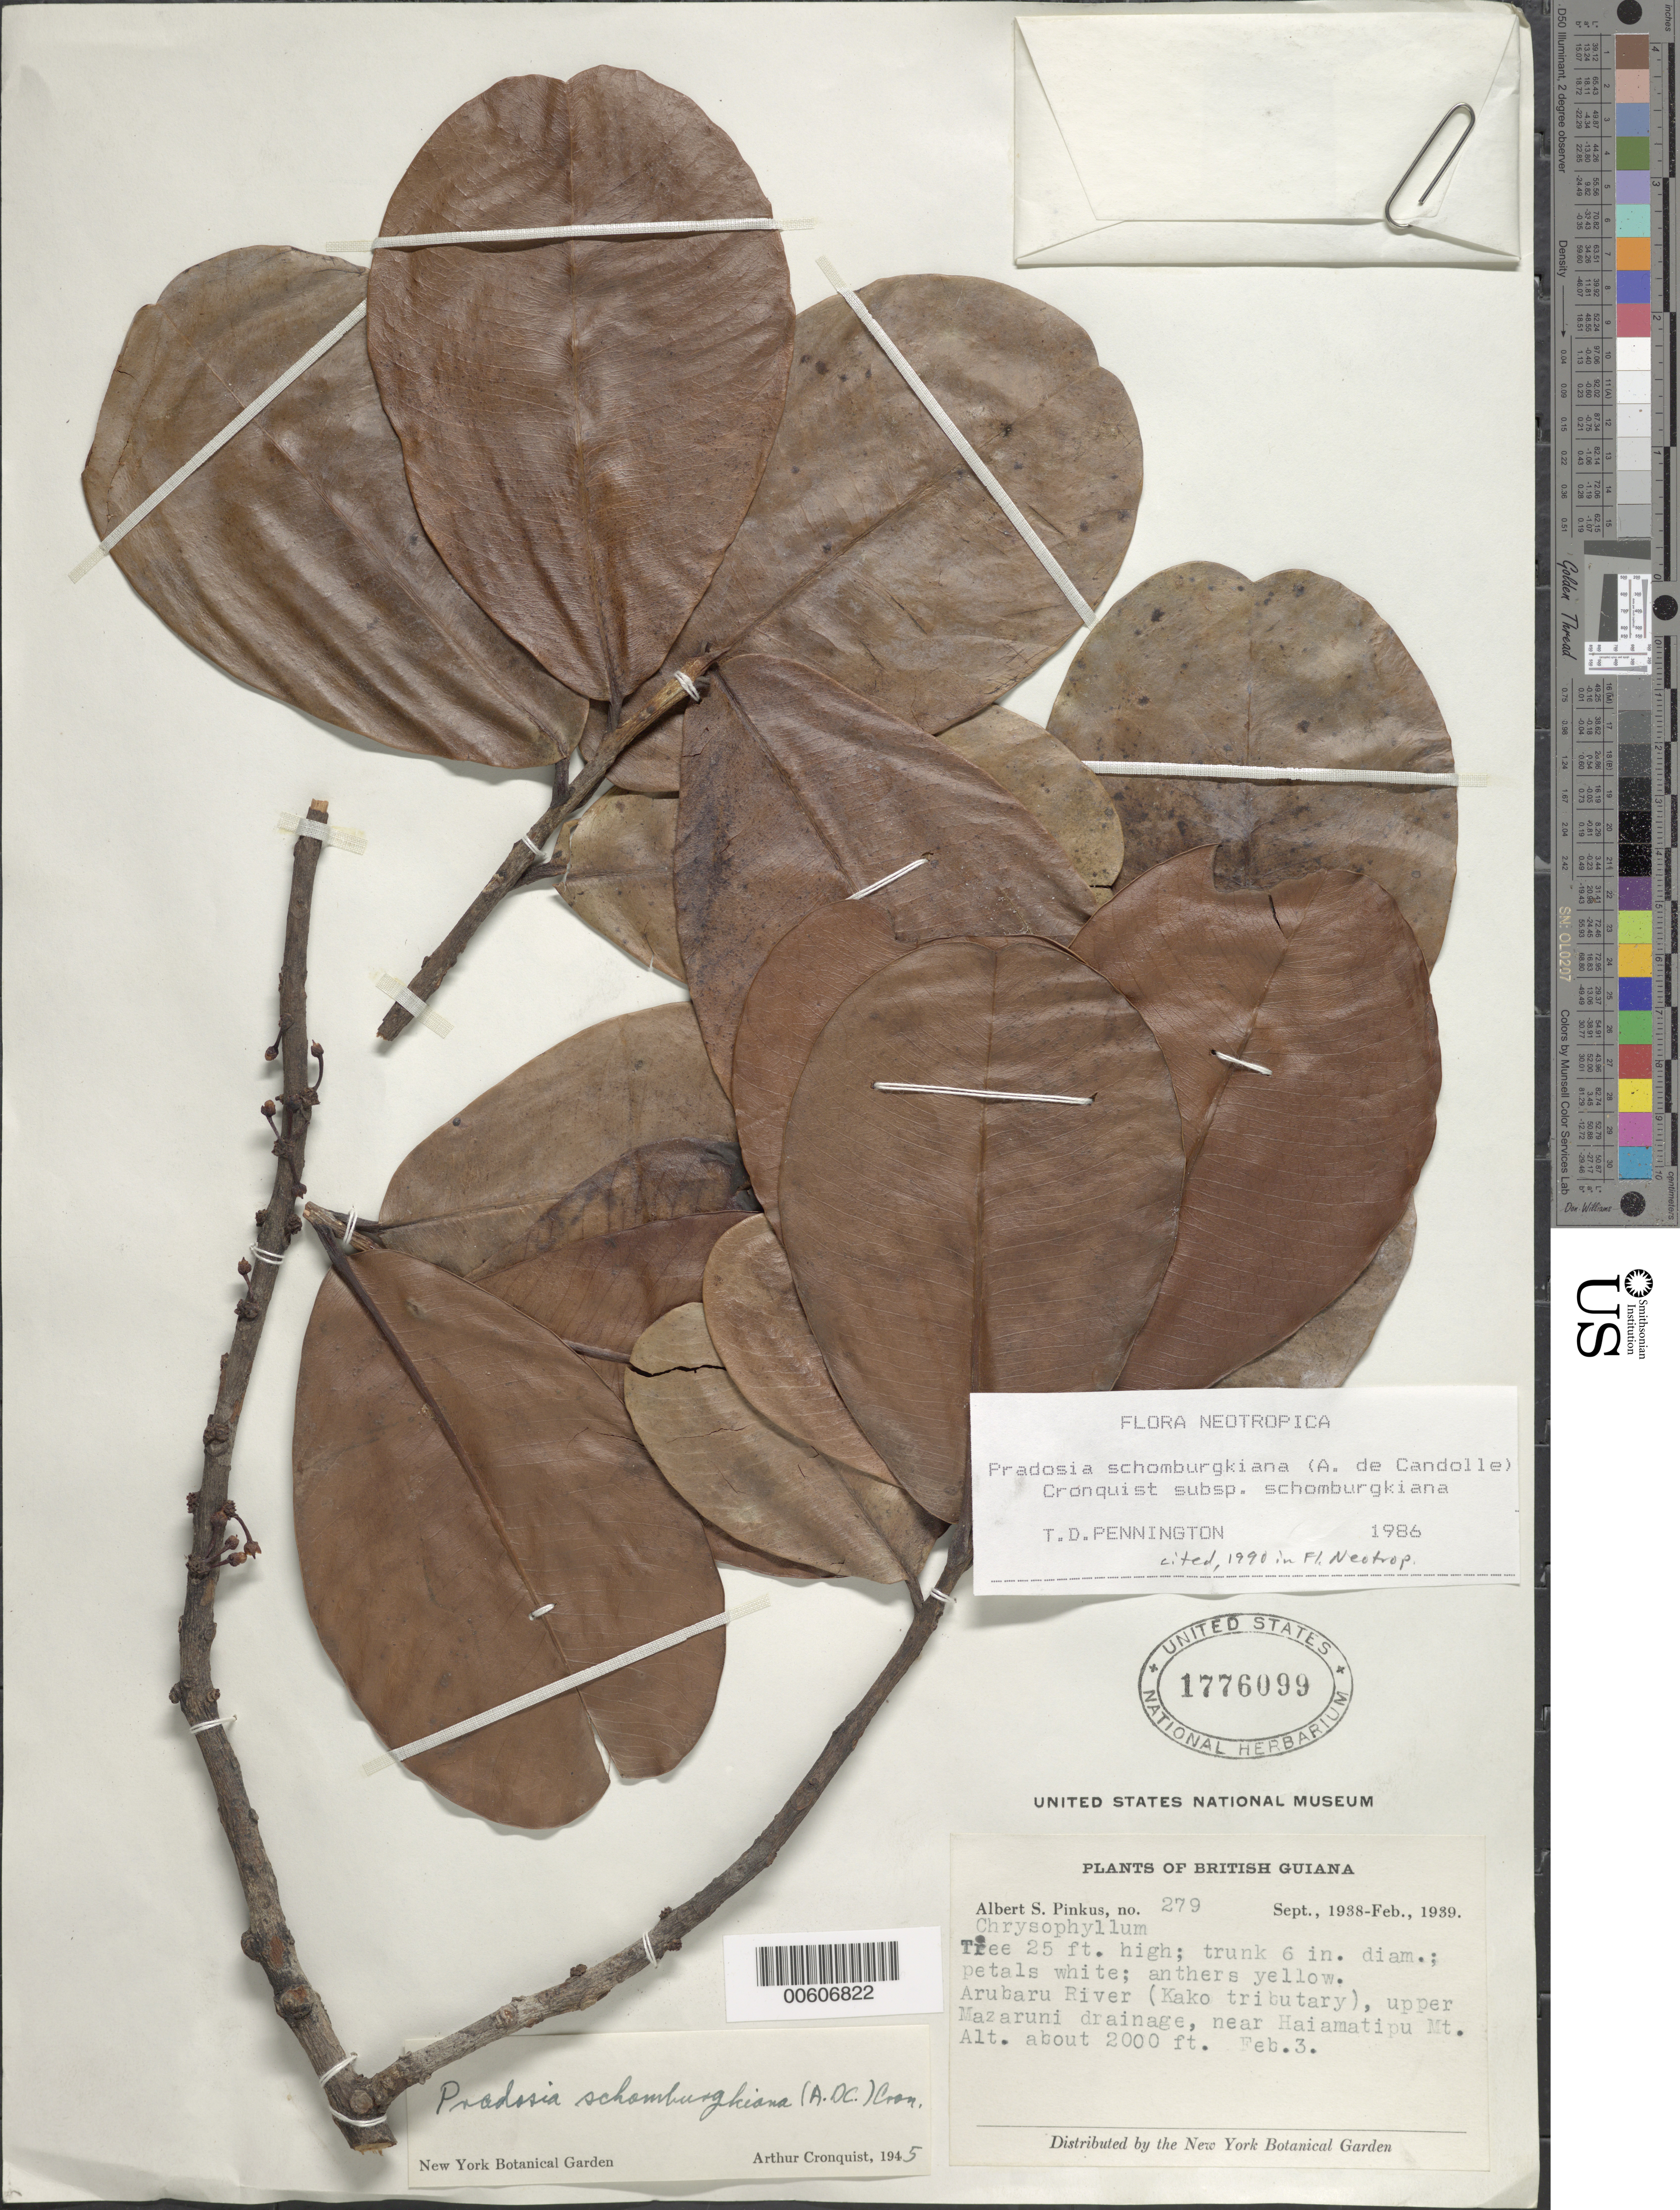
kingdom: Plantae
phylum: Tracheophyta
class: Magnoliopsida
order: Ericales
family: Sapotaceae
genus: Pradosia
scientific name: Pradosia schomburgkiana subsp. schomburgkiana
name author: (A. DC.) Cronq.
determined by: Pennington, T. D., (K)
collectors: A. Pinkus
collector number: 279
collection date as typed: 3-Feb-39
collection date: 1939-02-03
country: Guyana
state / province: Cuyuni-Mazaruni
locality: Arabaru R. (Kako trib.), upper Mazaruni drainage, near Haiamatipu Mt.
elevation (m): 600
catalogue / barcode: US 1776099